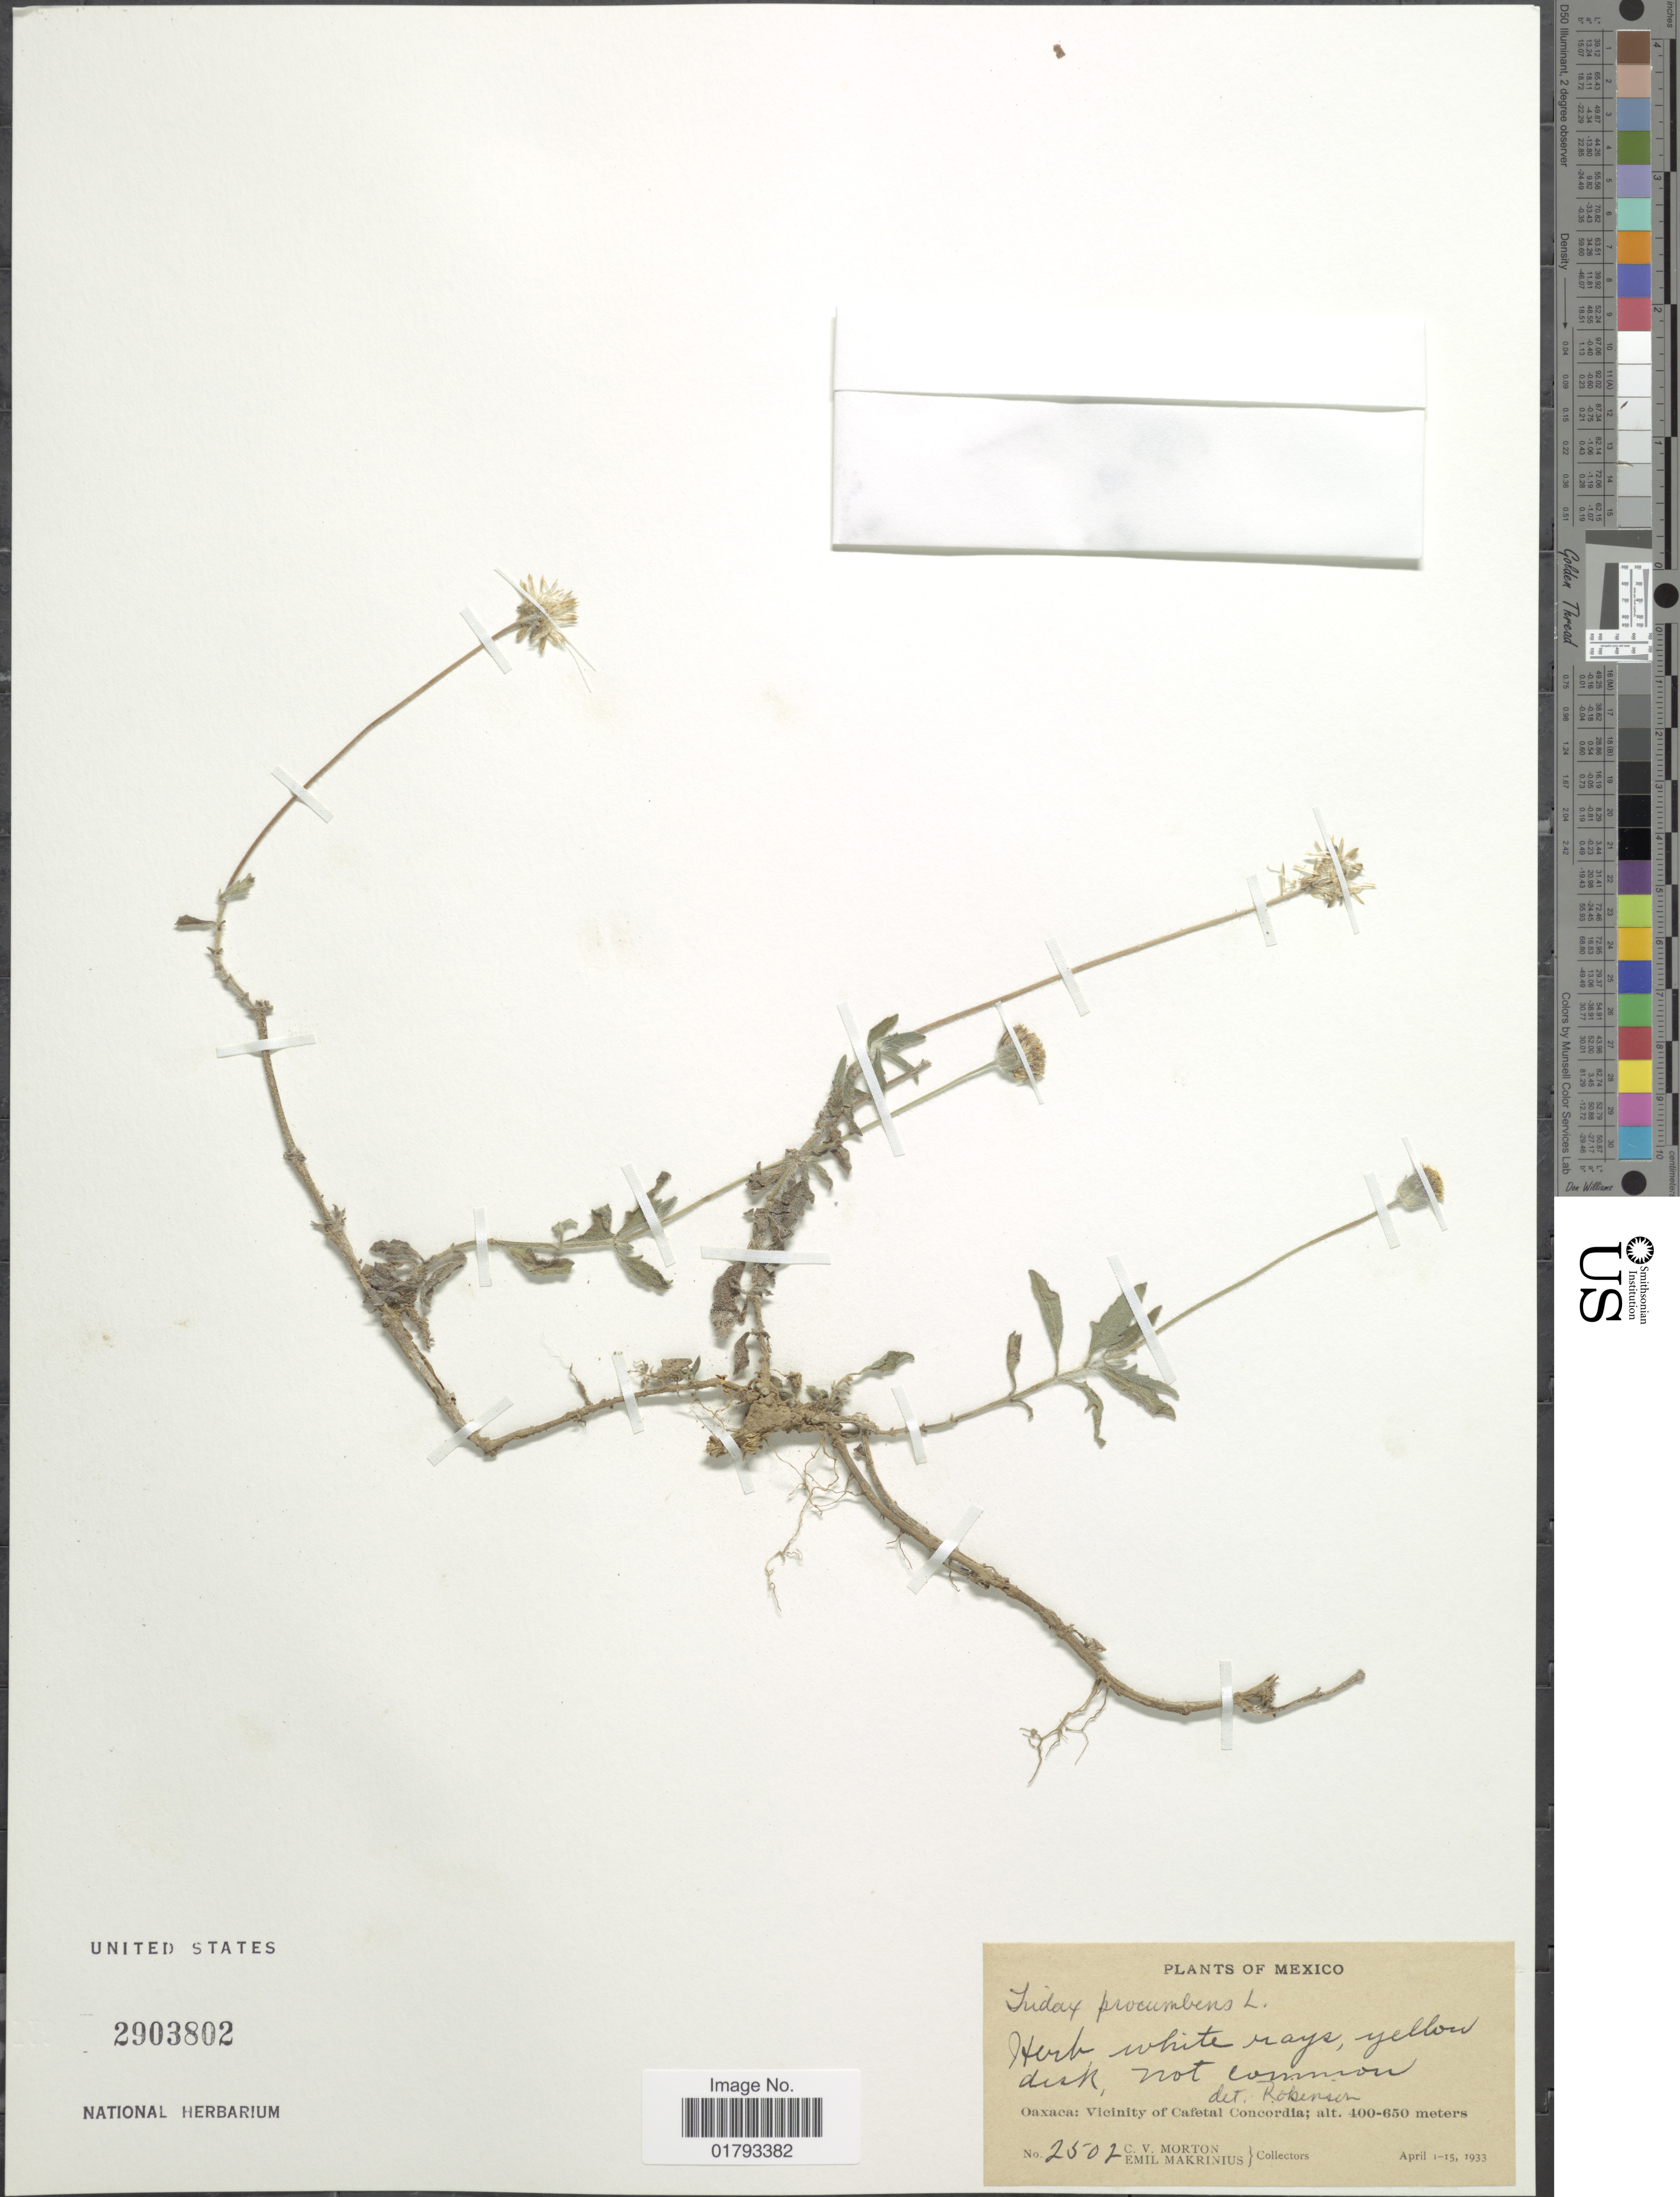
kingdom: Plantae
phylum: Tracheophyta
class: Magnoliopsida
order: Asterales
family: Asteraceae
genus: Tridax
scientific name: Tridax procumbens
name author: L.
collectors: C. V. Morton & E. Makrinius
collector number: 2502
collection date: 1933-04-01/1933-04-15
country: Mexico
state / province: Oaxaca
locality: Oaxaca: Vicinity of Cafetal Concordia.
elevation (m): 400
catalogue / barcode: US 2903802